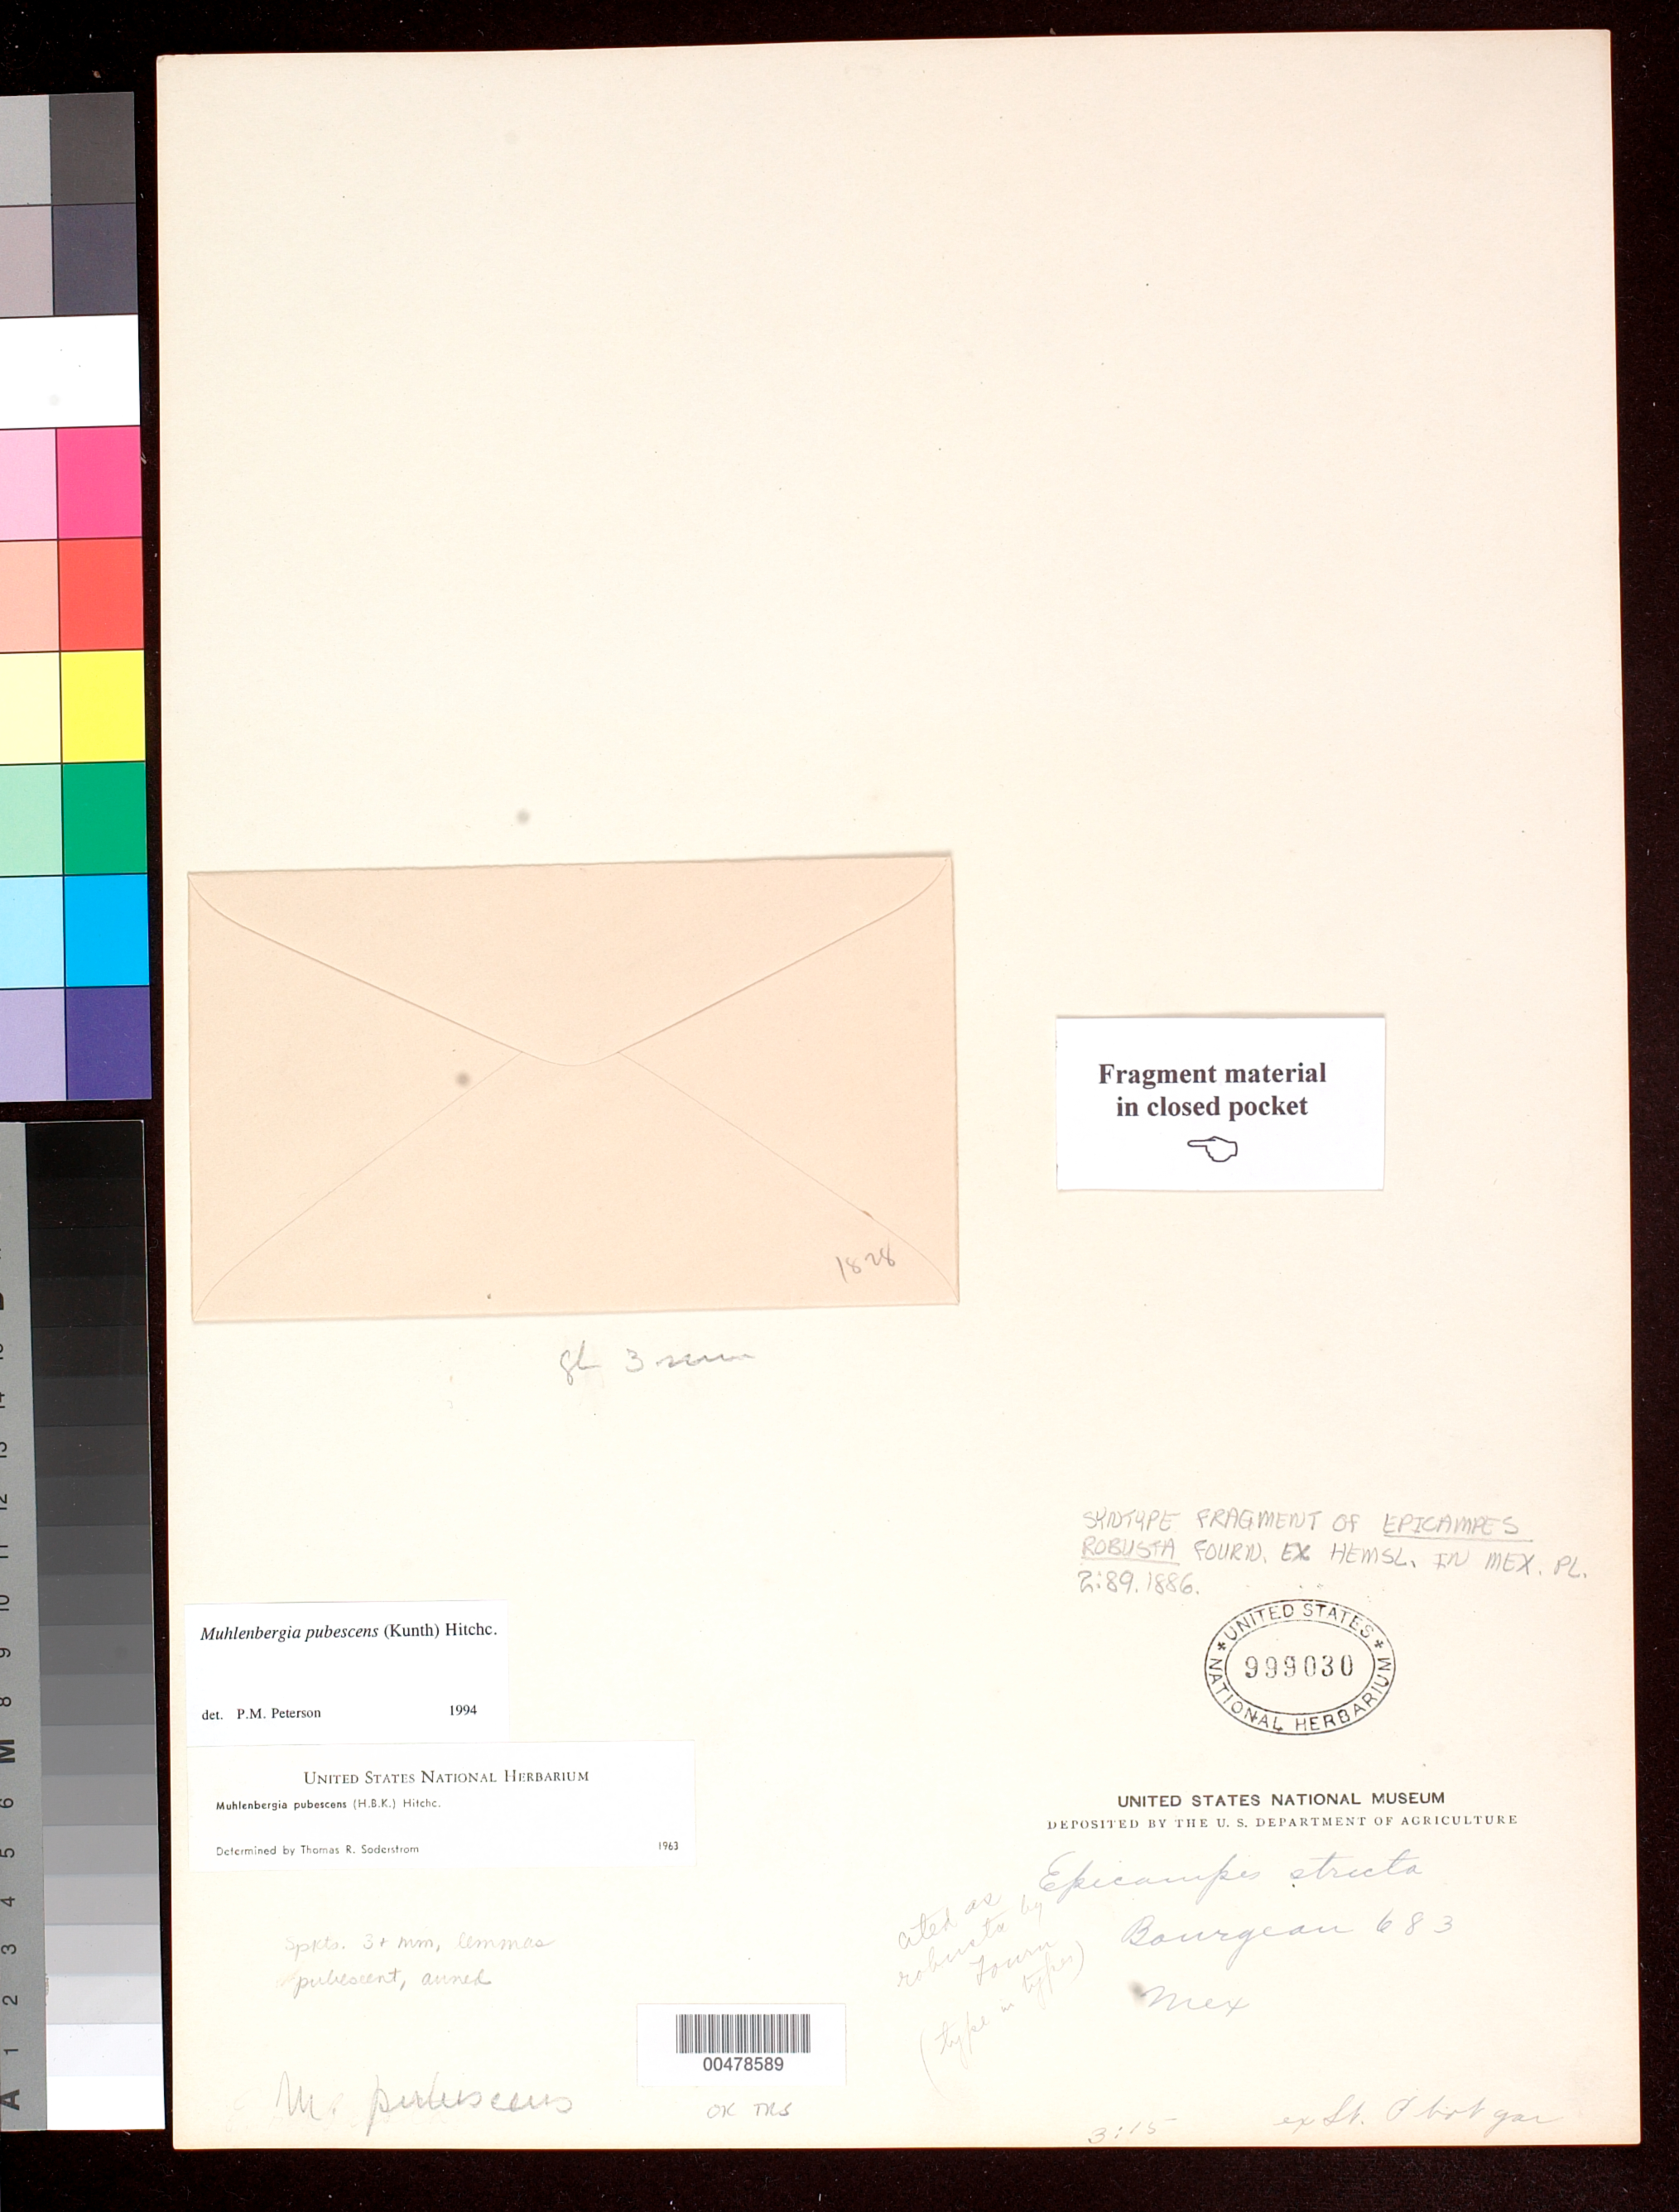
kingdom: Plantae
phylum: Tracheophyta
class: Liliopsida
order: Poales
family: Poaceae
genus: Epicampes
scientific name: Epicampes robusta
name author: E. Fourn.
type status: Type Fragment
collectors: E. Bourgeau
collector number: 683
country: Mexico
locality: E of Monserrat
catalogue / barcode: US 999030